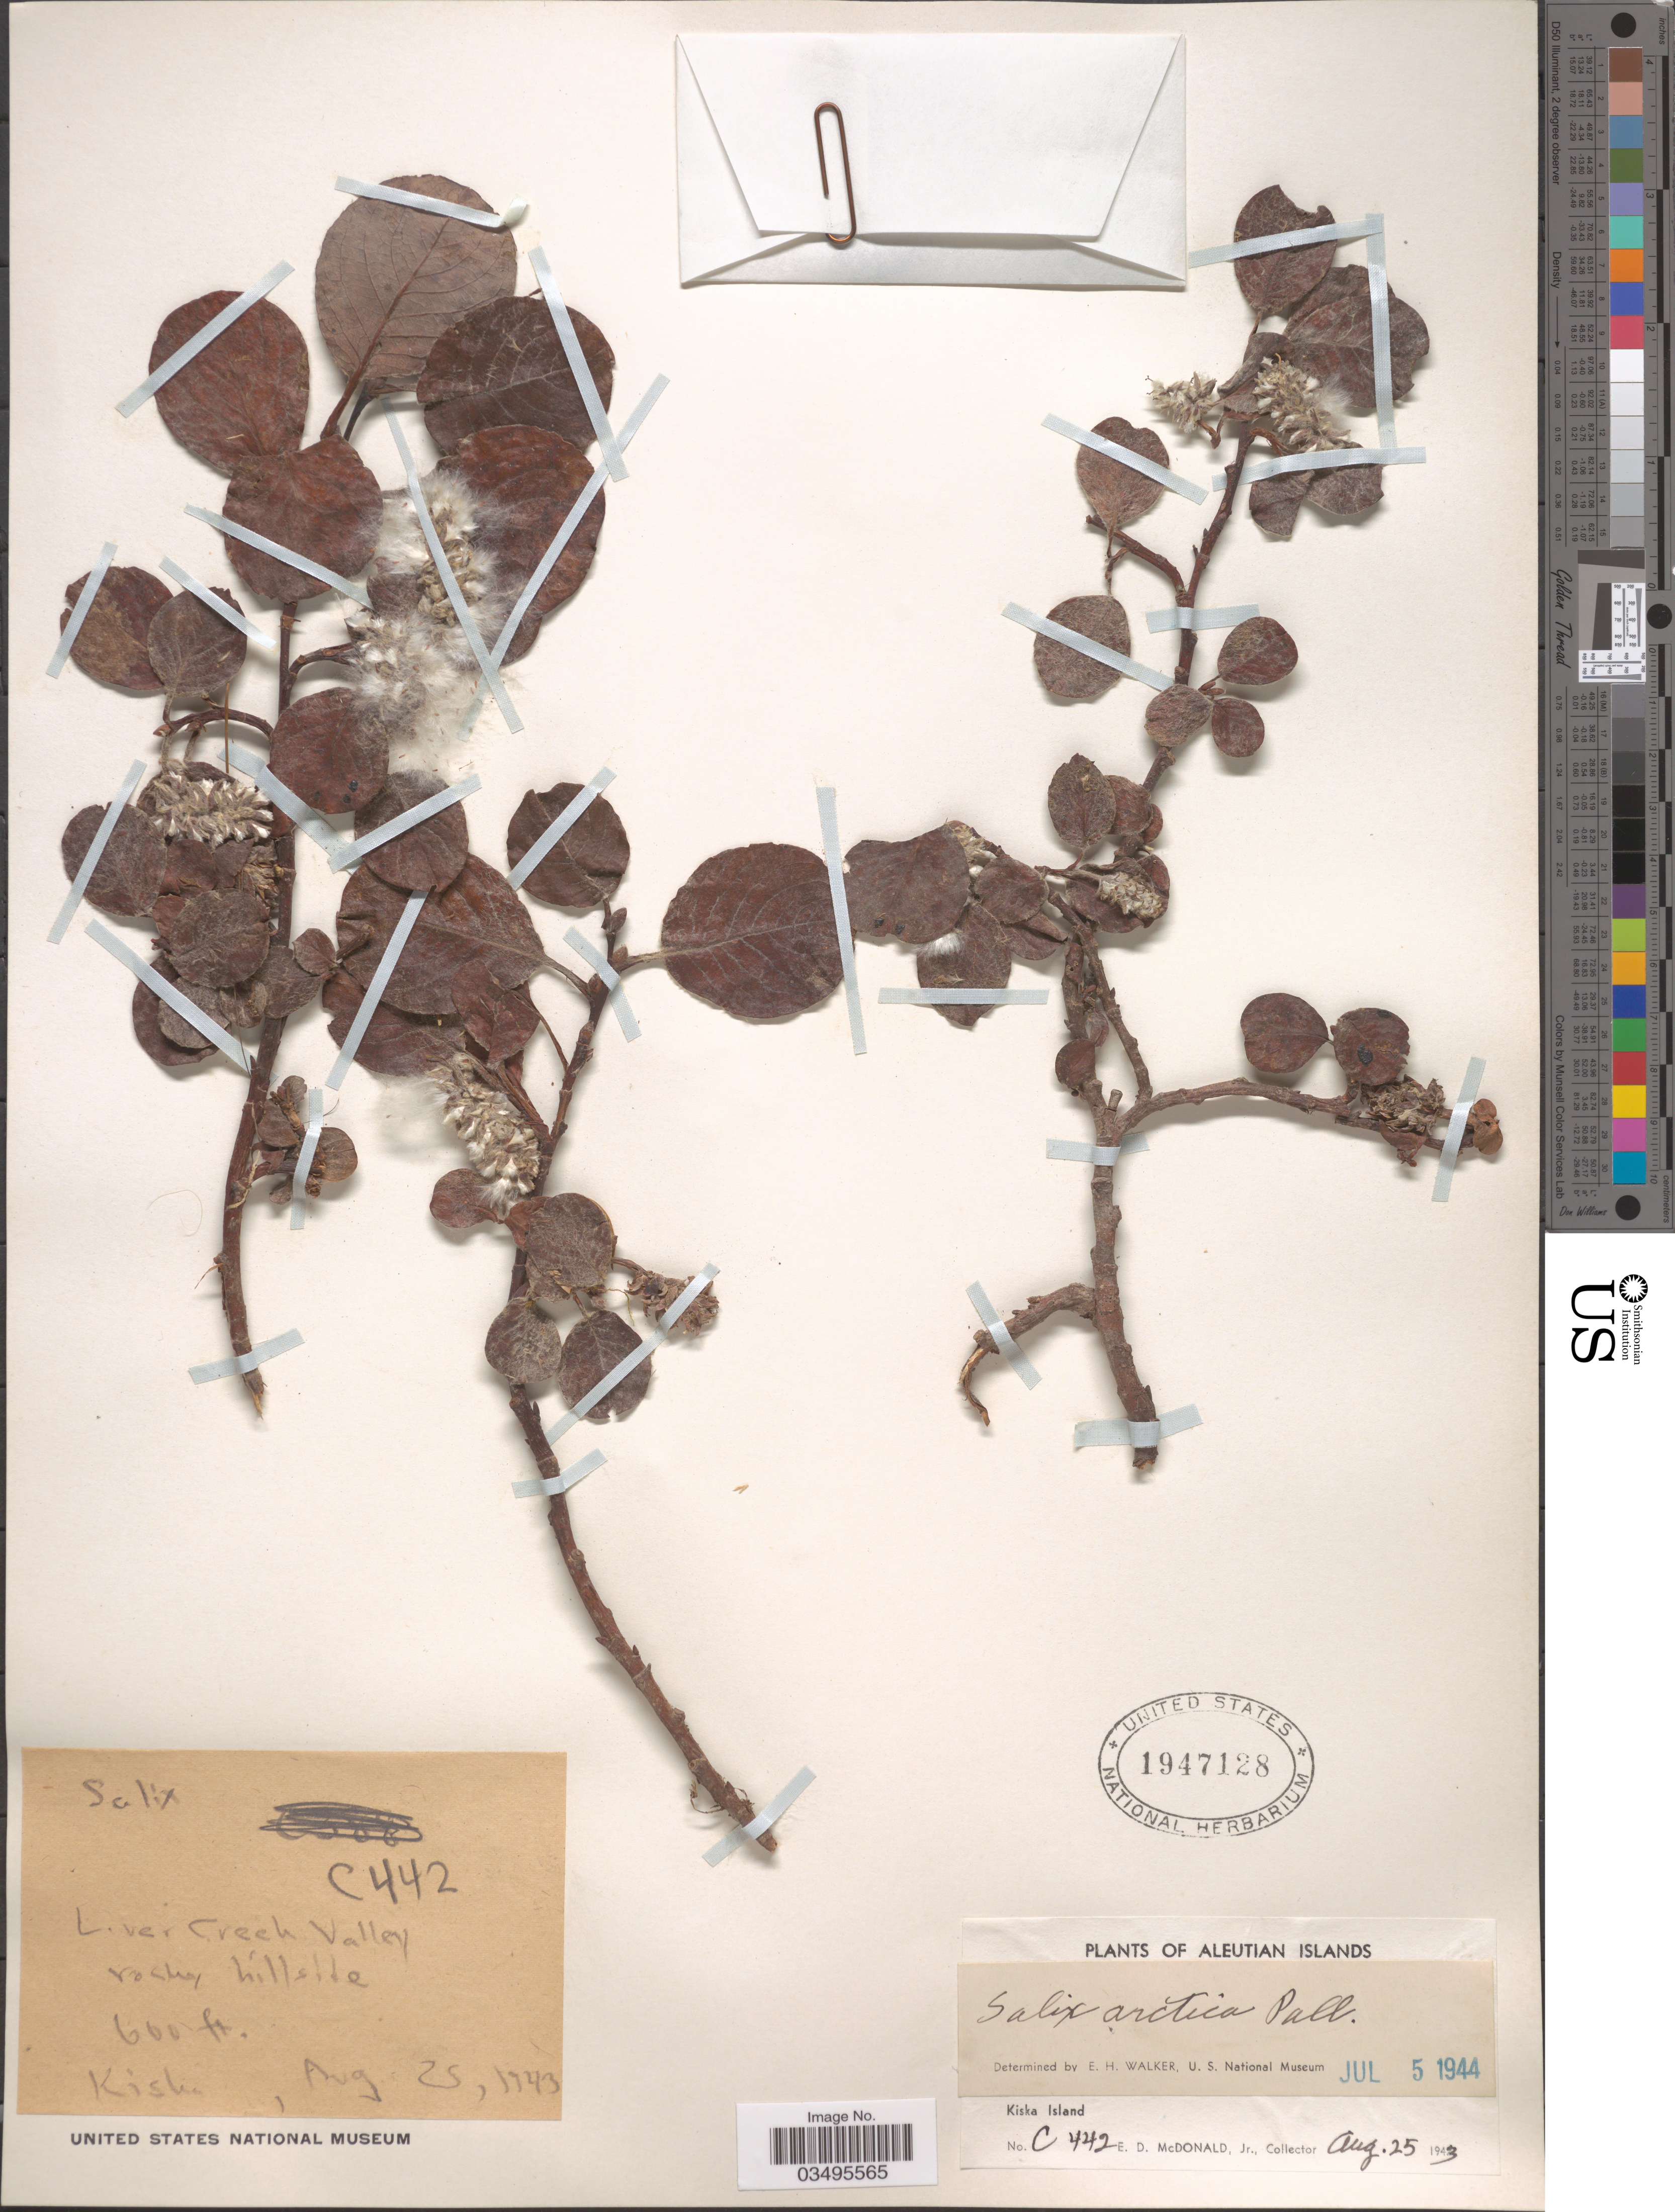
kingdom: Plantae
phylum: Tracheophyta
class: Magnoliopsida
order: Malpighiales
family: Salicaceae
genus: Salix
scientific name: Salix arctica var. obcordata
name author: (Andersson) Rydb.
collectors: E. D. McDonald Jr.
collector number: C442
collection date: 1943-08-25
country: United States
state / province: Alaska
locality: Aleutian Islands. Kiska Island. Liver Creek Valley. Rocky hillside.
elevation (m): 183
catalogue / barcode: US 1947128